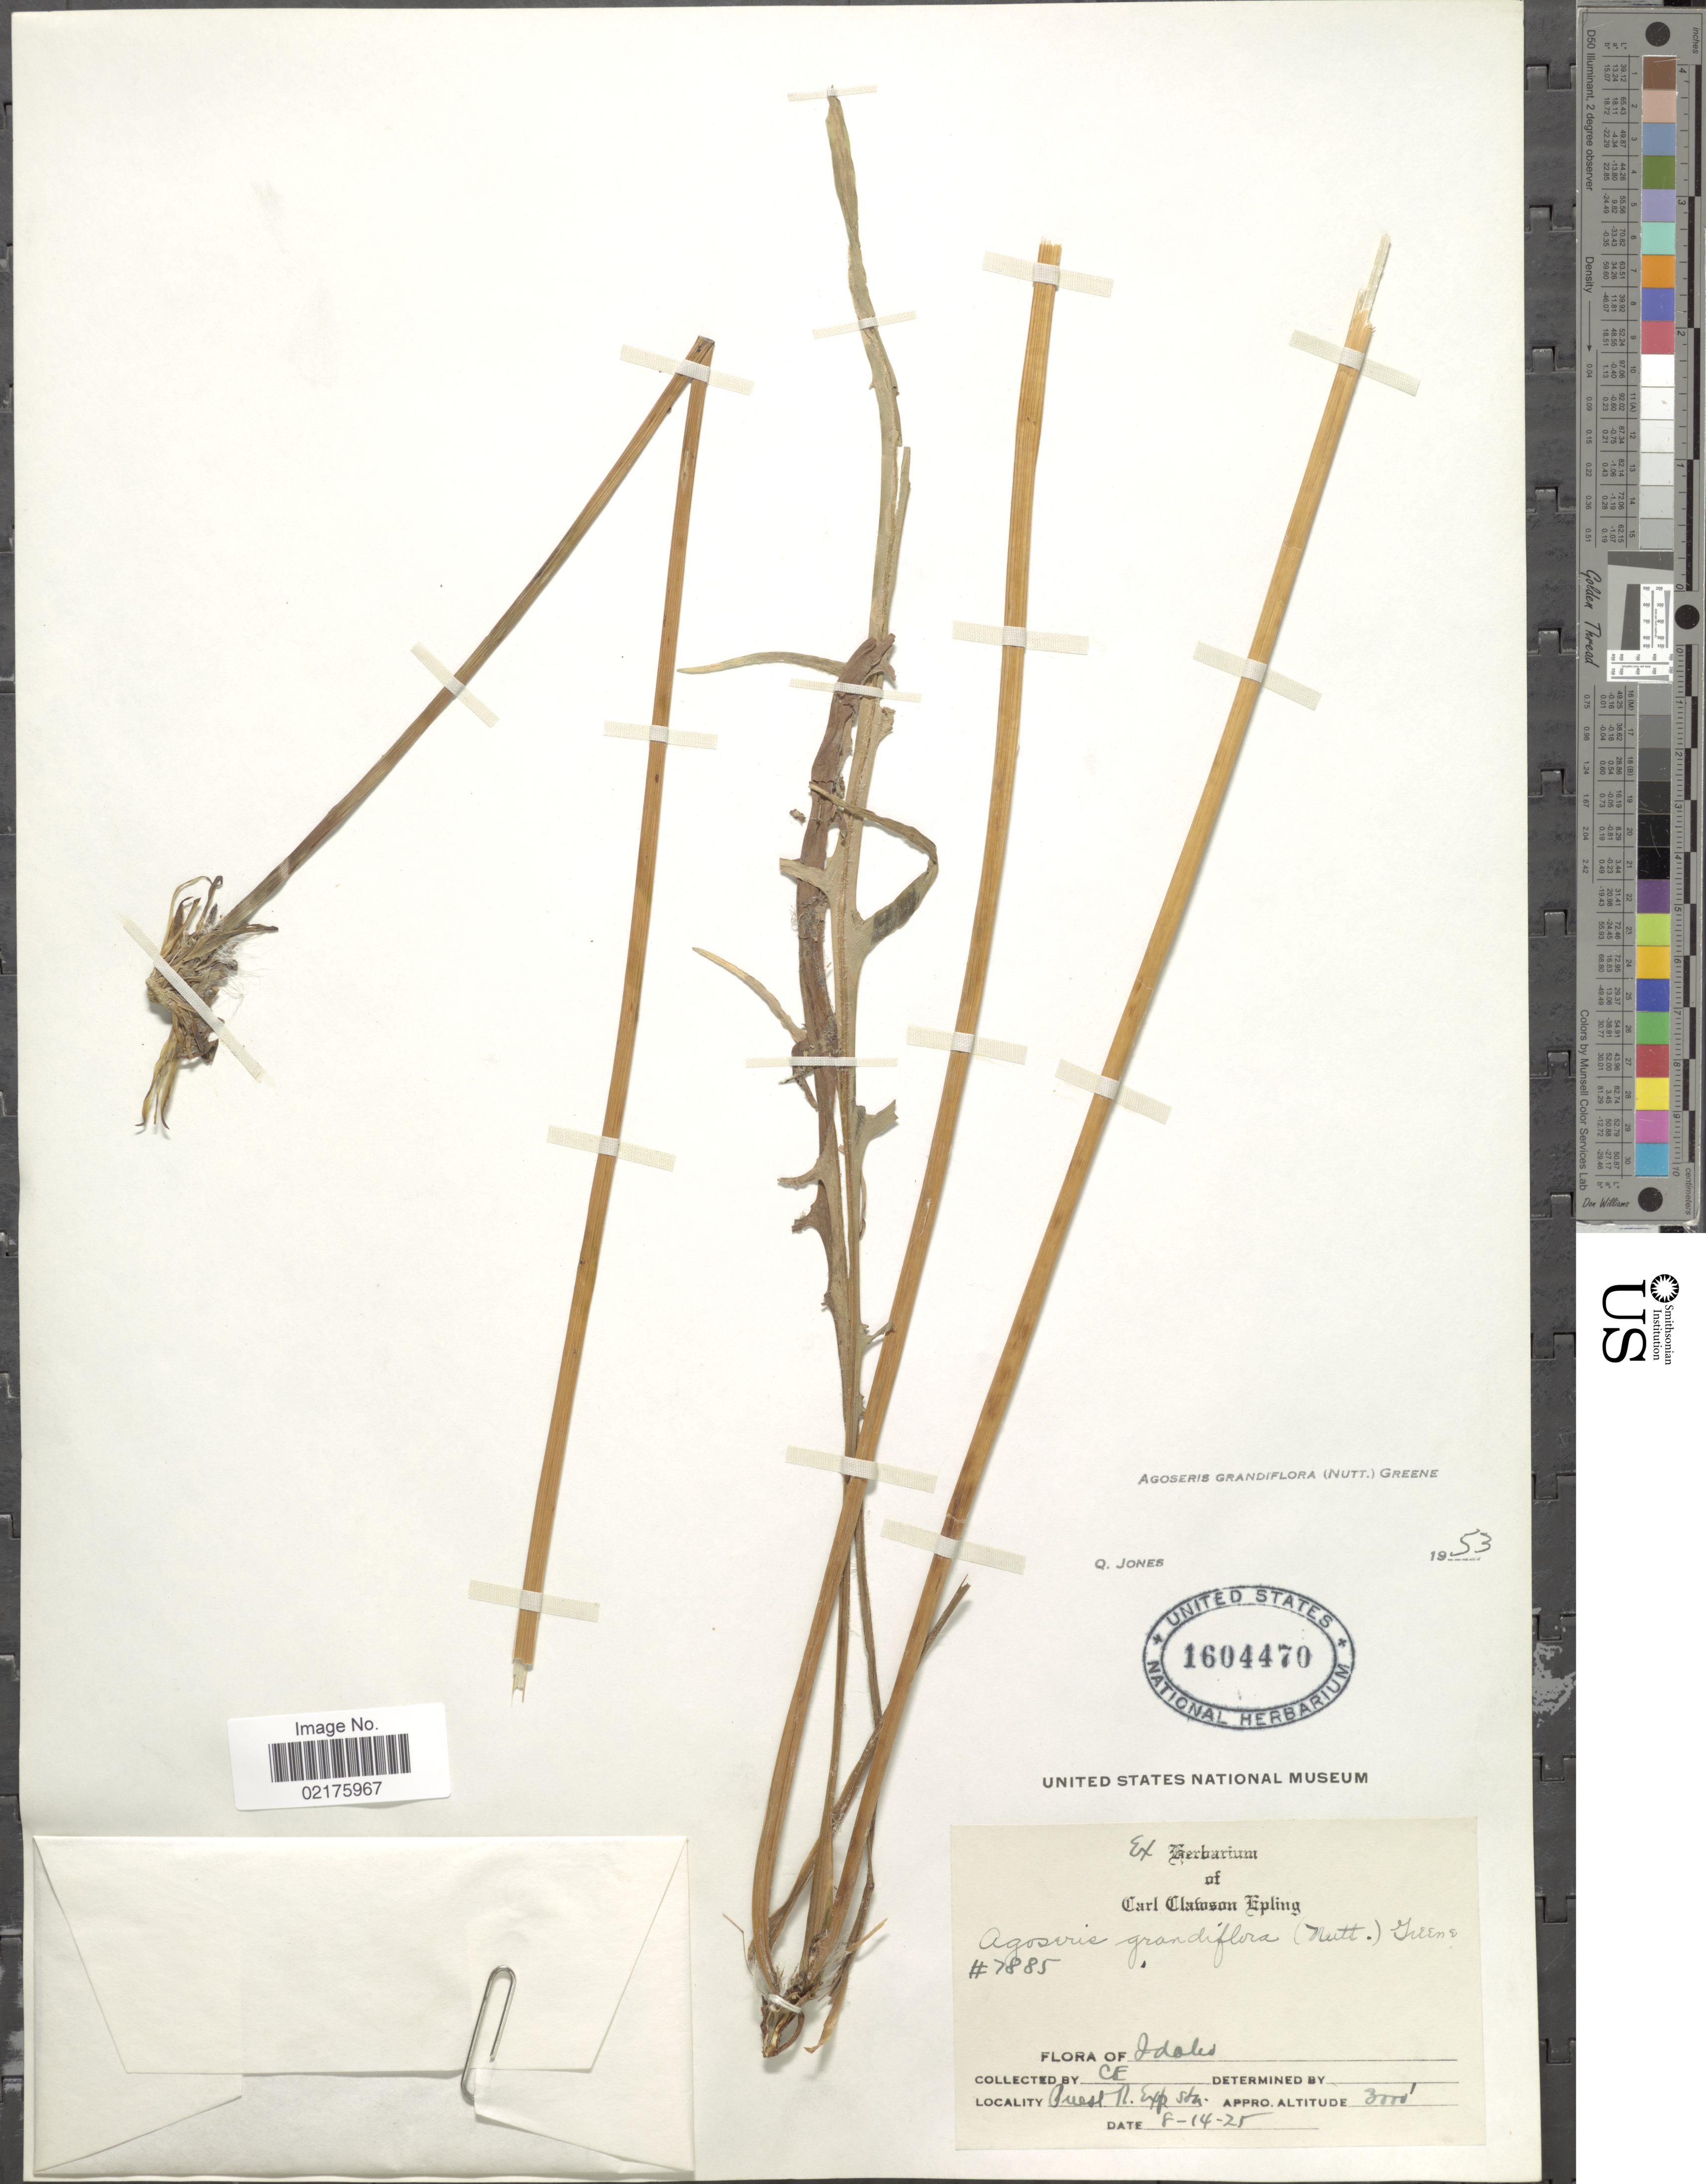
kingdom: Plantae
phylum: Tracheophyta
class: Magnoliopsida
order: Asterales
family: Asteraceae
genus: Agoseris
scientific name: Agoseris grandiflora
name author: (Nutt.) Greene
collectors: C. C. Epling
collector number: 7885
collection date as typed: Transcribed d/m/y: 14/6/25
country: United States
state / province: Idaho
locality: Priest R. Exp. Sta.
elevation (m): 914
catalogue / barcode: US 1604470